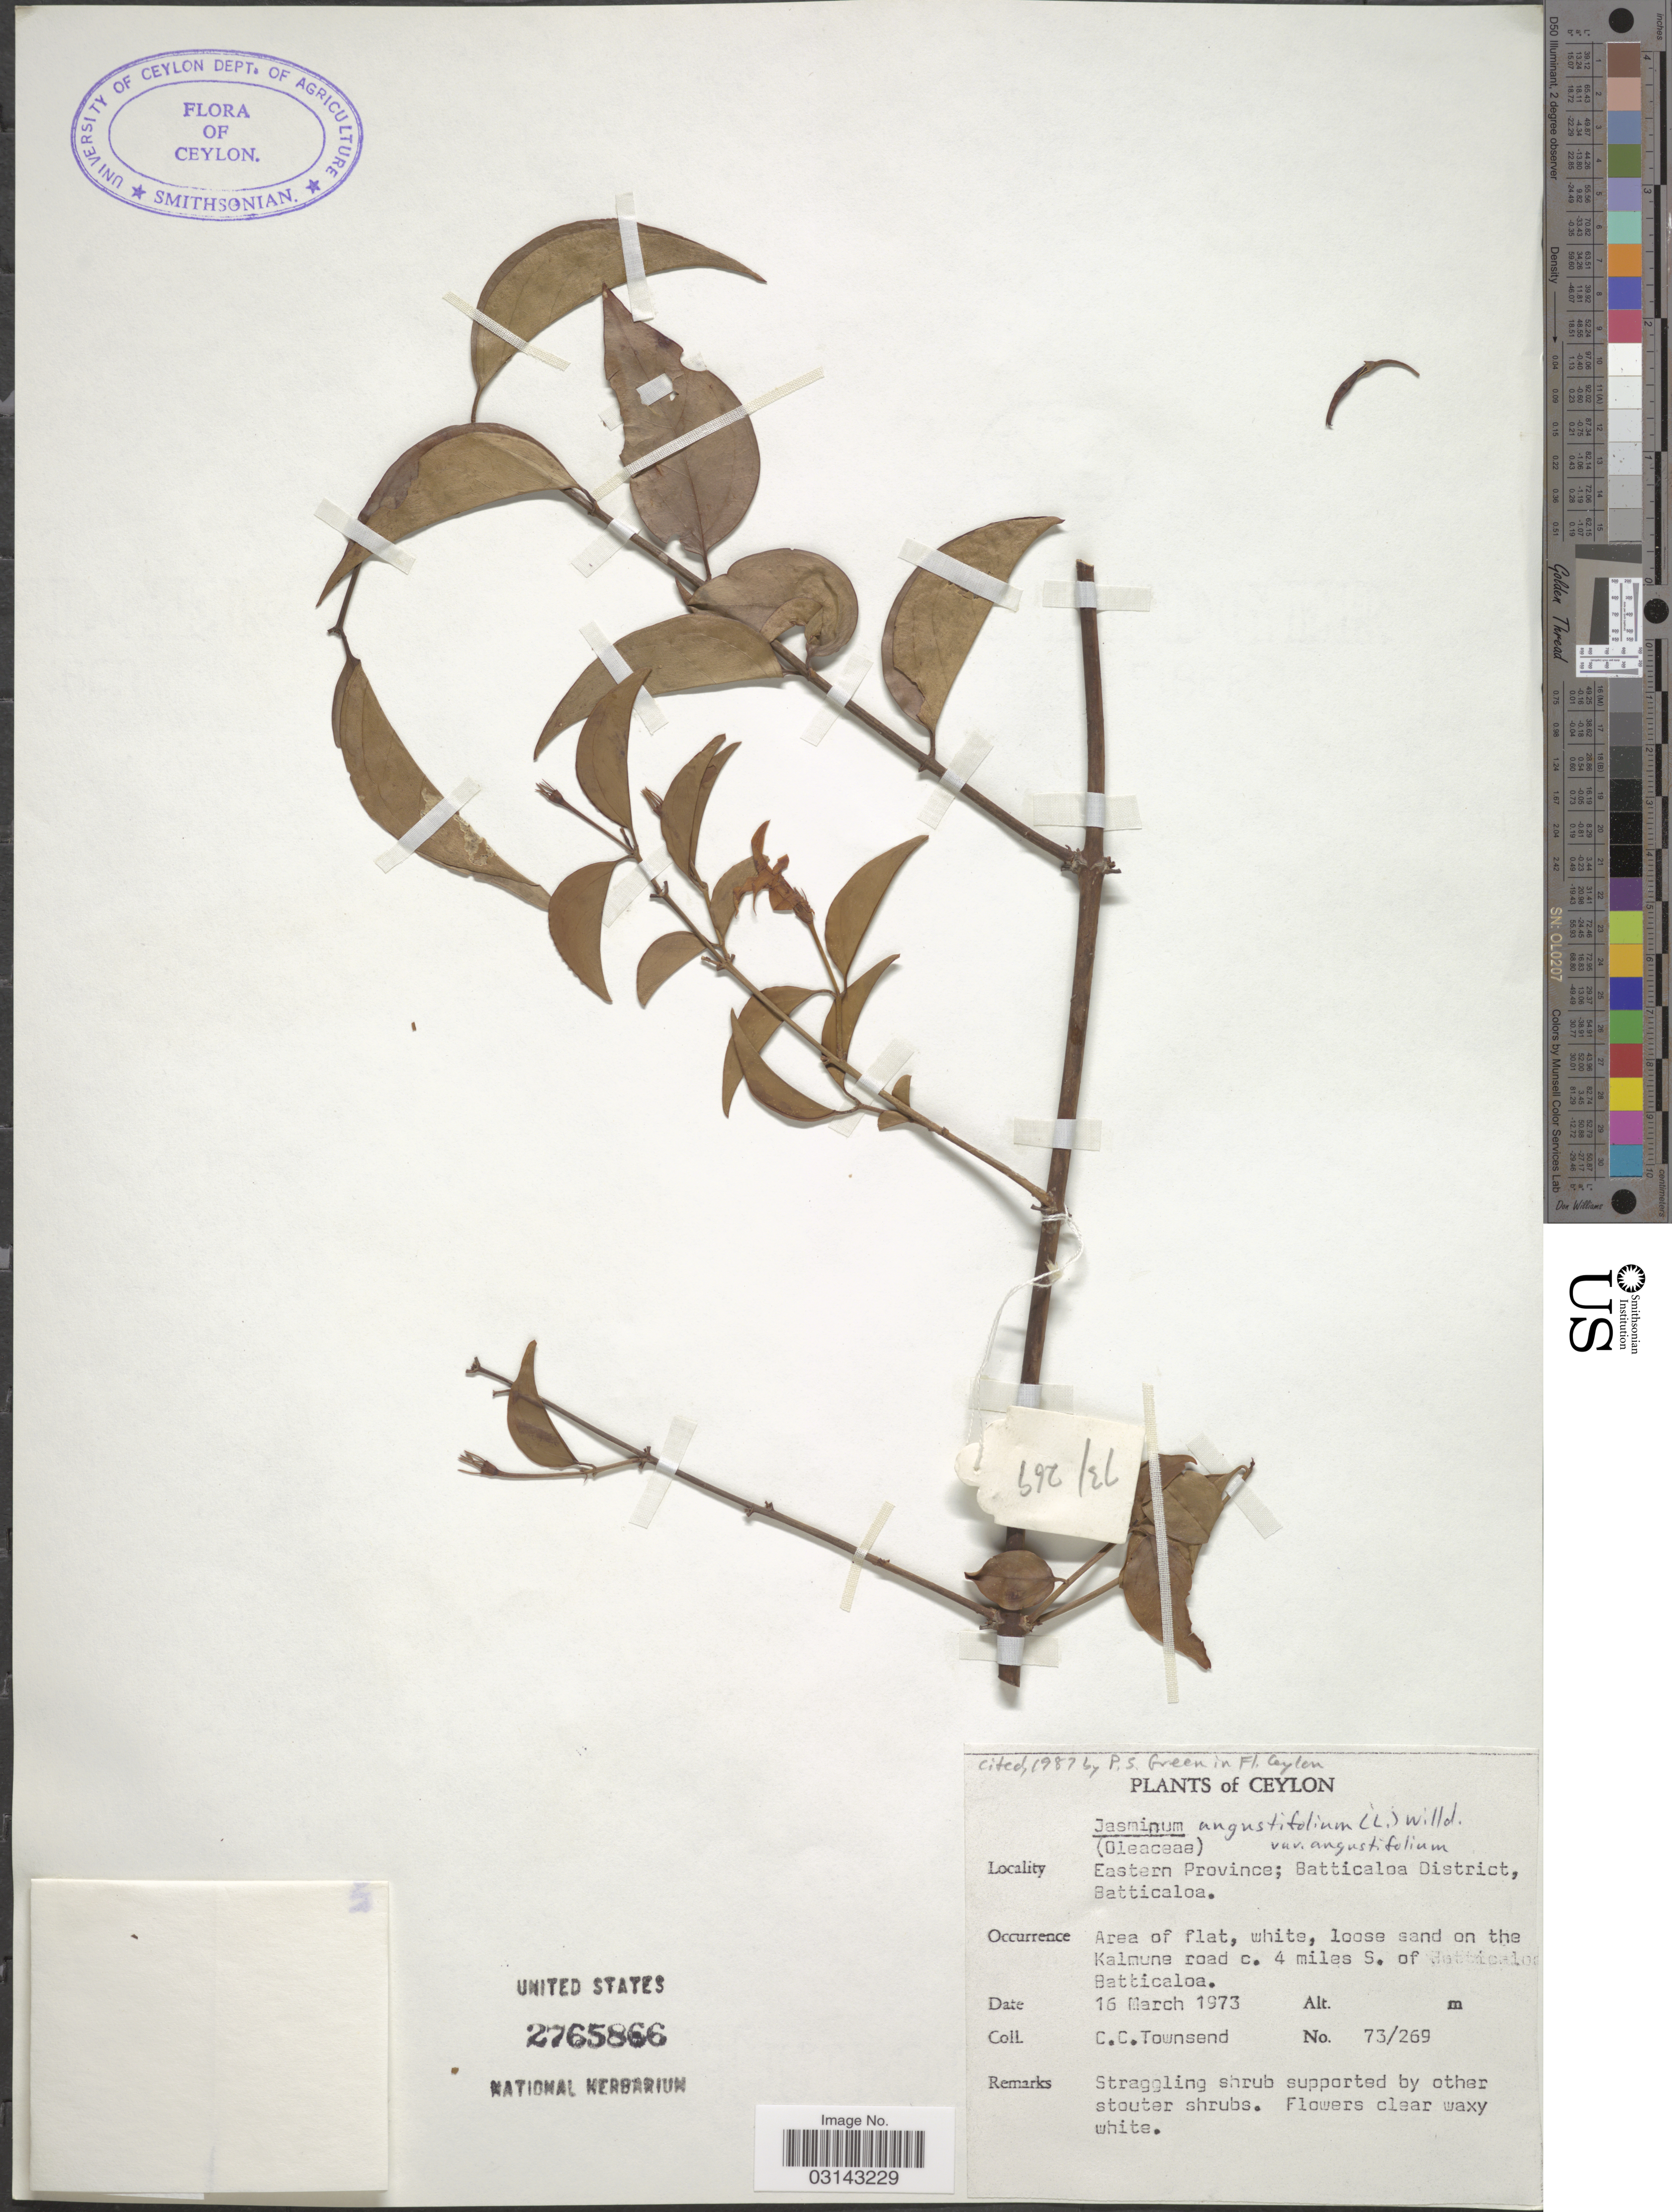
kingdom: Plantae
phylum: Tracheophyta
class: Magnoliopsida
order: Lamiales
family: Oleaceae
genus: Jasminum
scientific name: Jasminum angustifolium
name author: (L.) Willd.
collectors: C. C. Townsend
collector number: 73/269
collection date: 1973-03-16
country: Sri Lanka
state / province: Eastern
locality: Ceylon. Batticaloa District, Batticaloa. Area of flat, on the Kalmune road c. 4 miles S. of Batticaloa.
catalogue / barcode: US 2765866